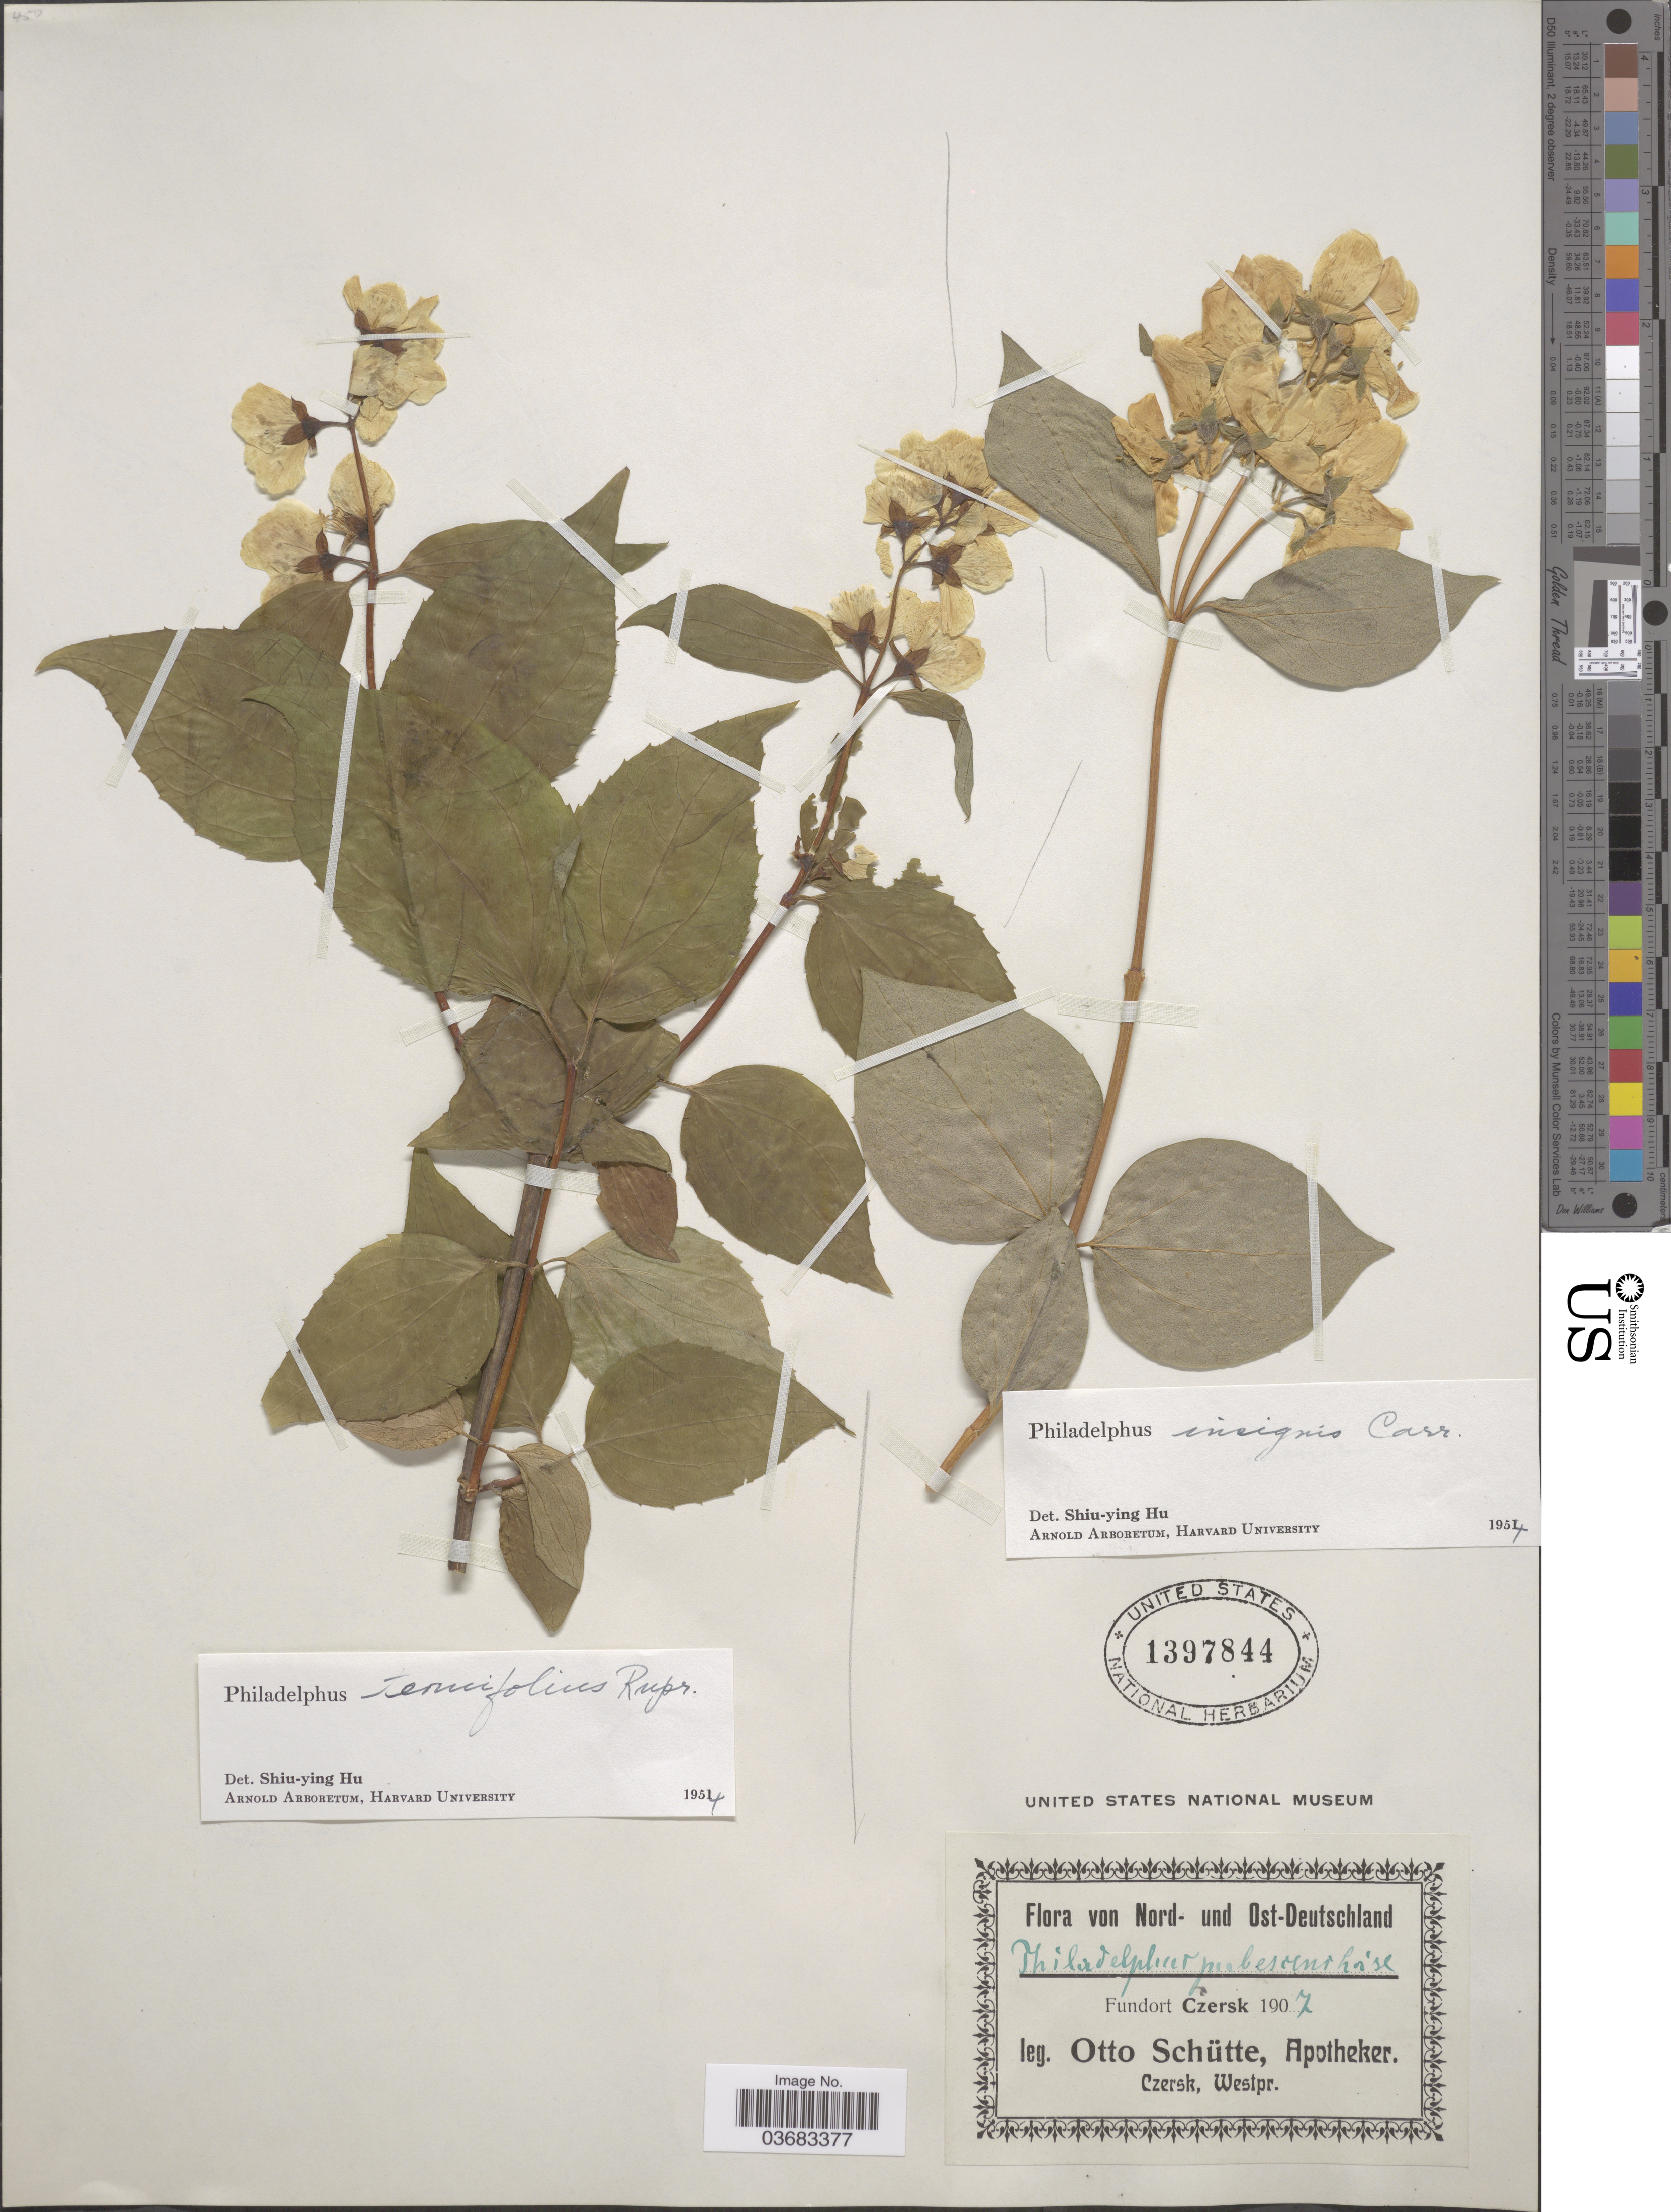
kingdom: Plantae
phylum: Tracheophyta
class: Magnoliopsida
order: Cornales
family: Hydrangeaceae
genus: Philadelphus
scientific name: Philadelphus insignis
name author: Carrière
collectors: O. Schütte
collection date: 1907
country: Germany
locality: Nord- und Ost-Deutschland. Fundort Czersk.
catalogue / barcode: US 1397844